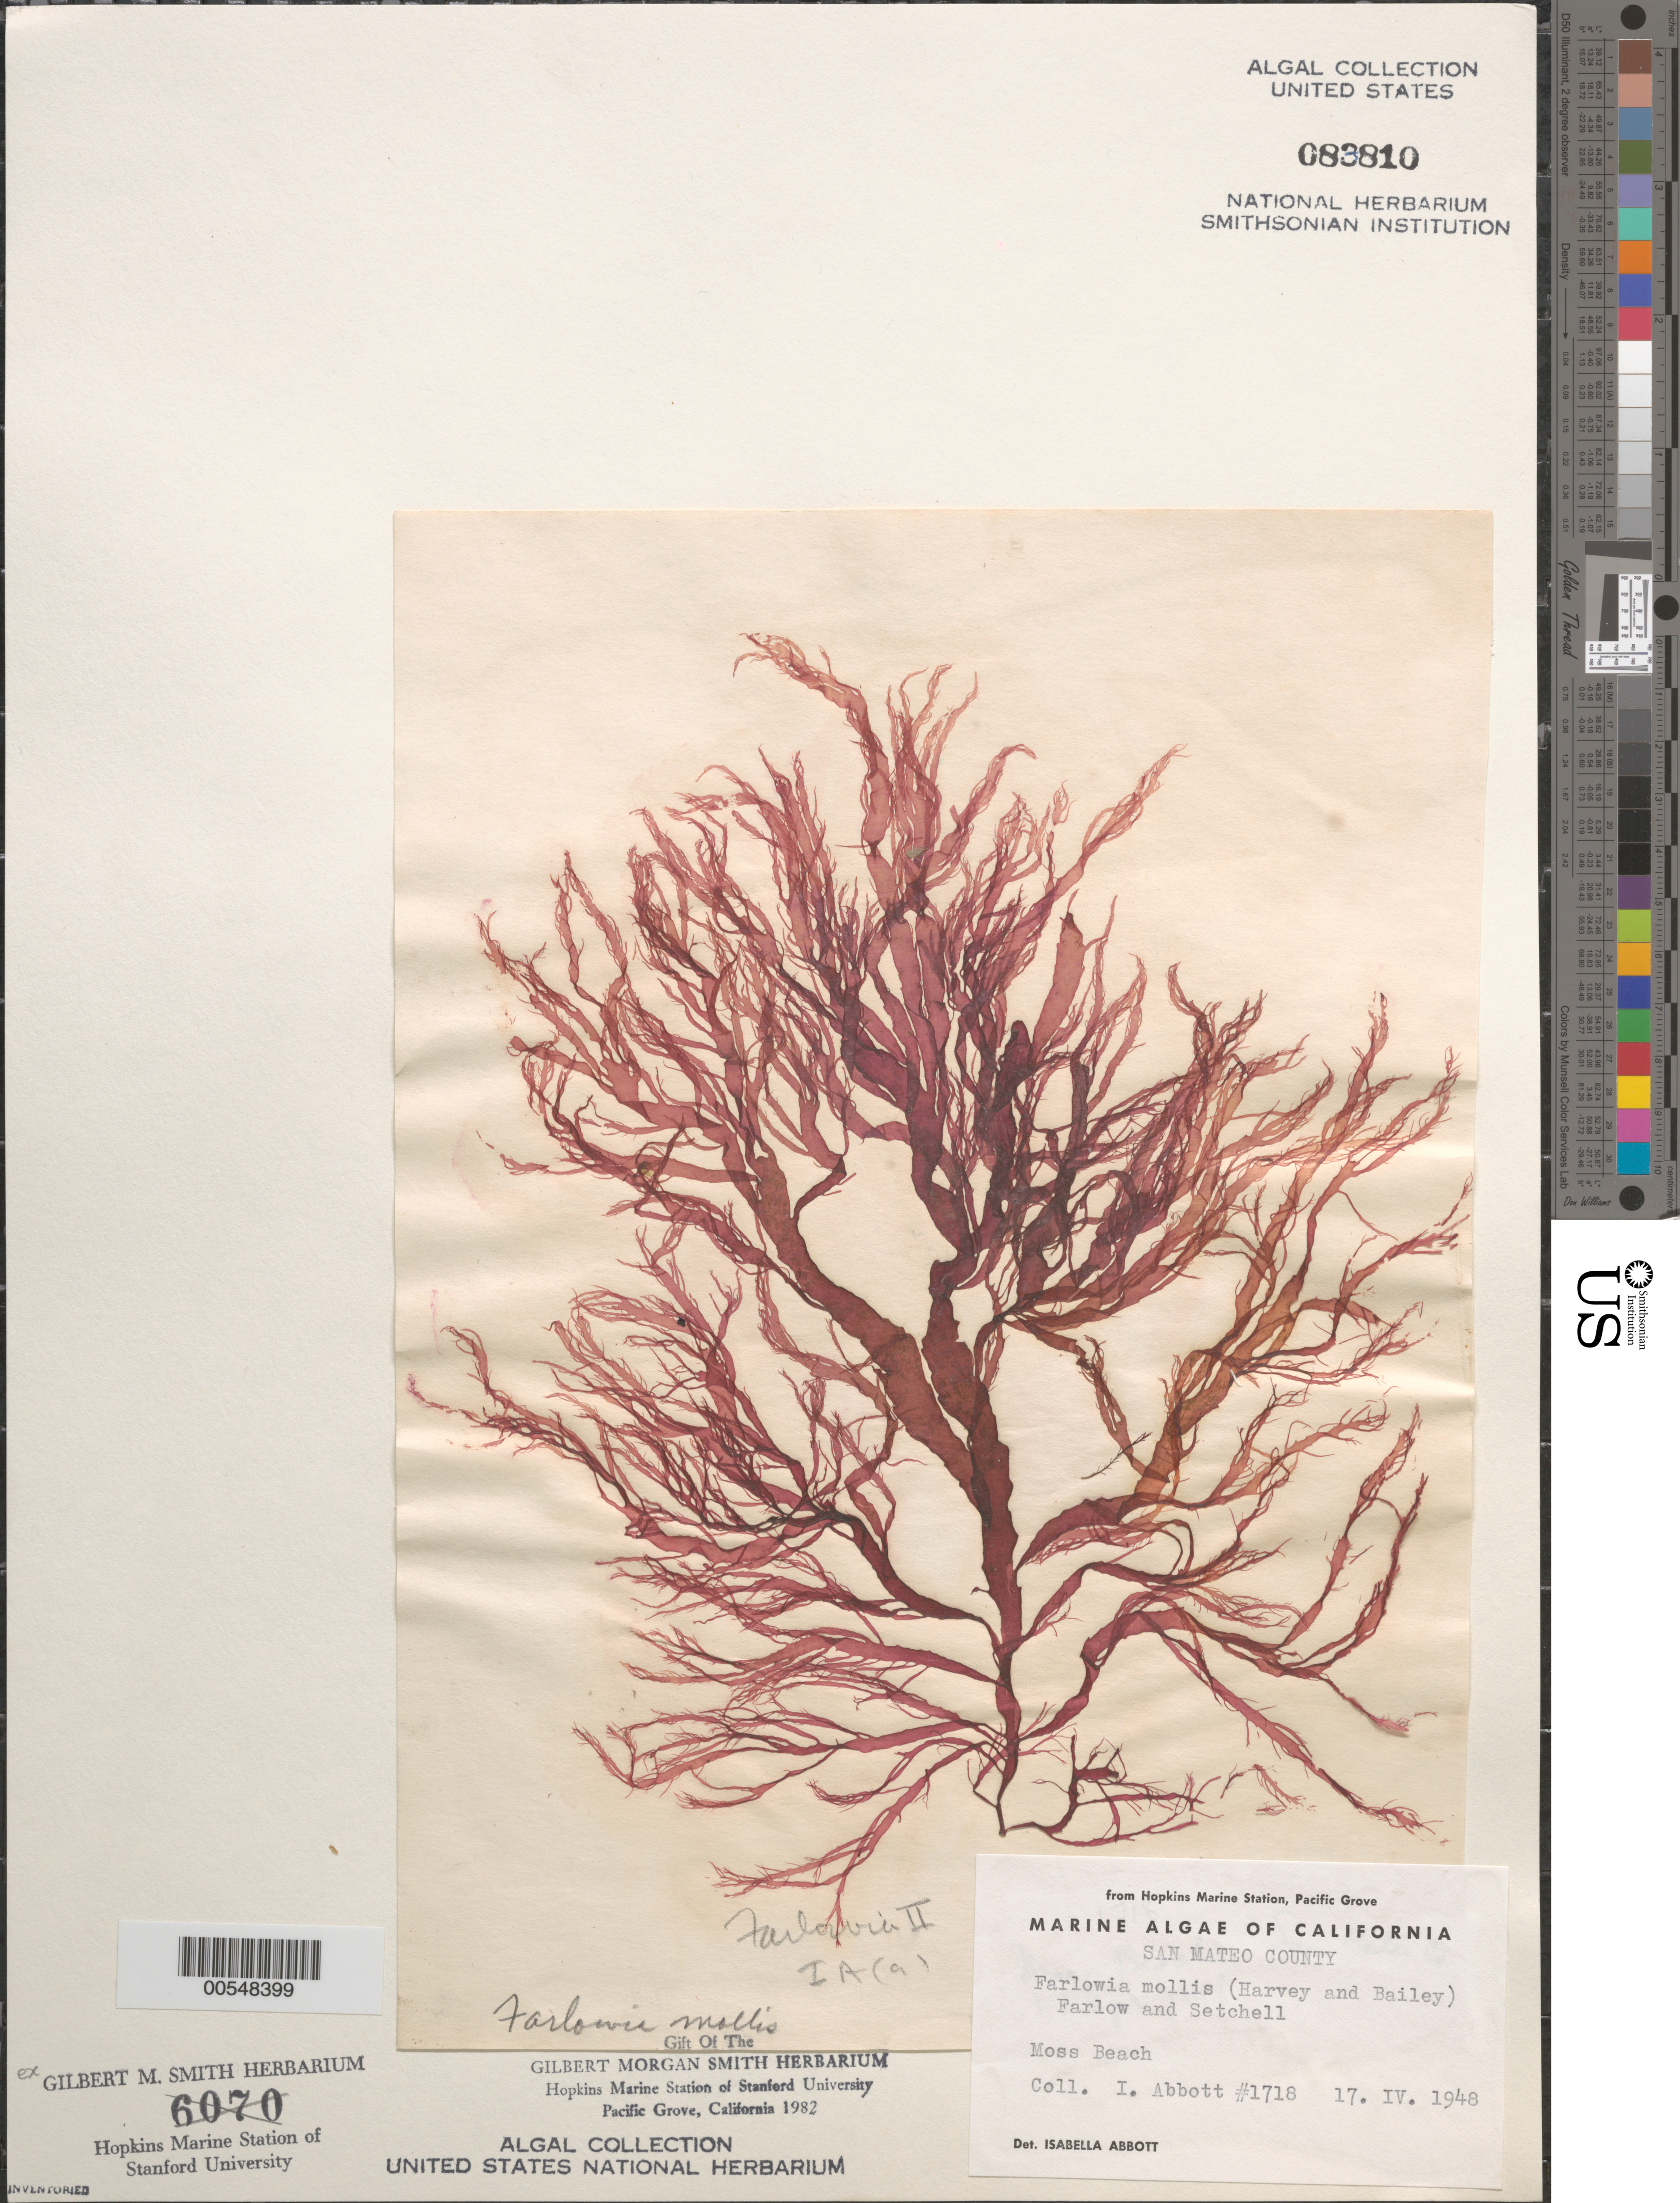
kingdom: Plantae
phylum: Rhodophyta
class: Florideophyceae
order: Gigartinales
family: Dumontiaceae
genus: Farlowia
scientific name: Farlowia mollis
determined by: Abbott, Isabella A.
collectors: I. A. Abbott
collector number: IAA 1718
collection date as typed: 17 Apr 1948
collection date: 1948-04-17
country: United States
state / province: California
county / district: San Mateo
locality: Moss Beach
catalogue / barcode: US 83810